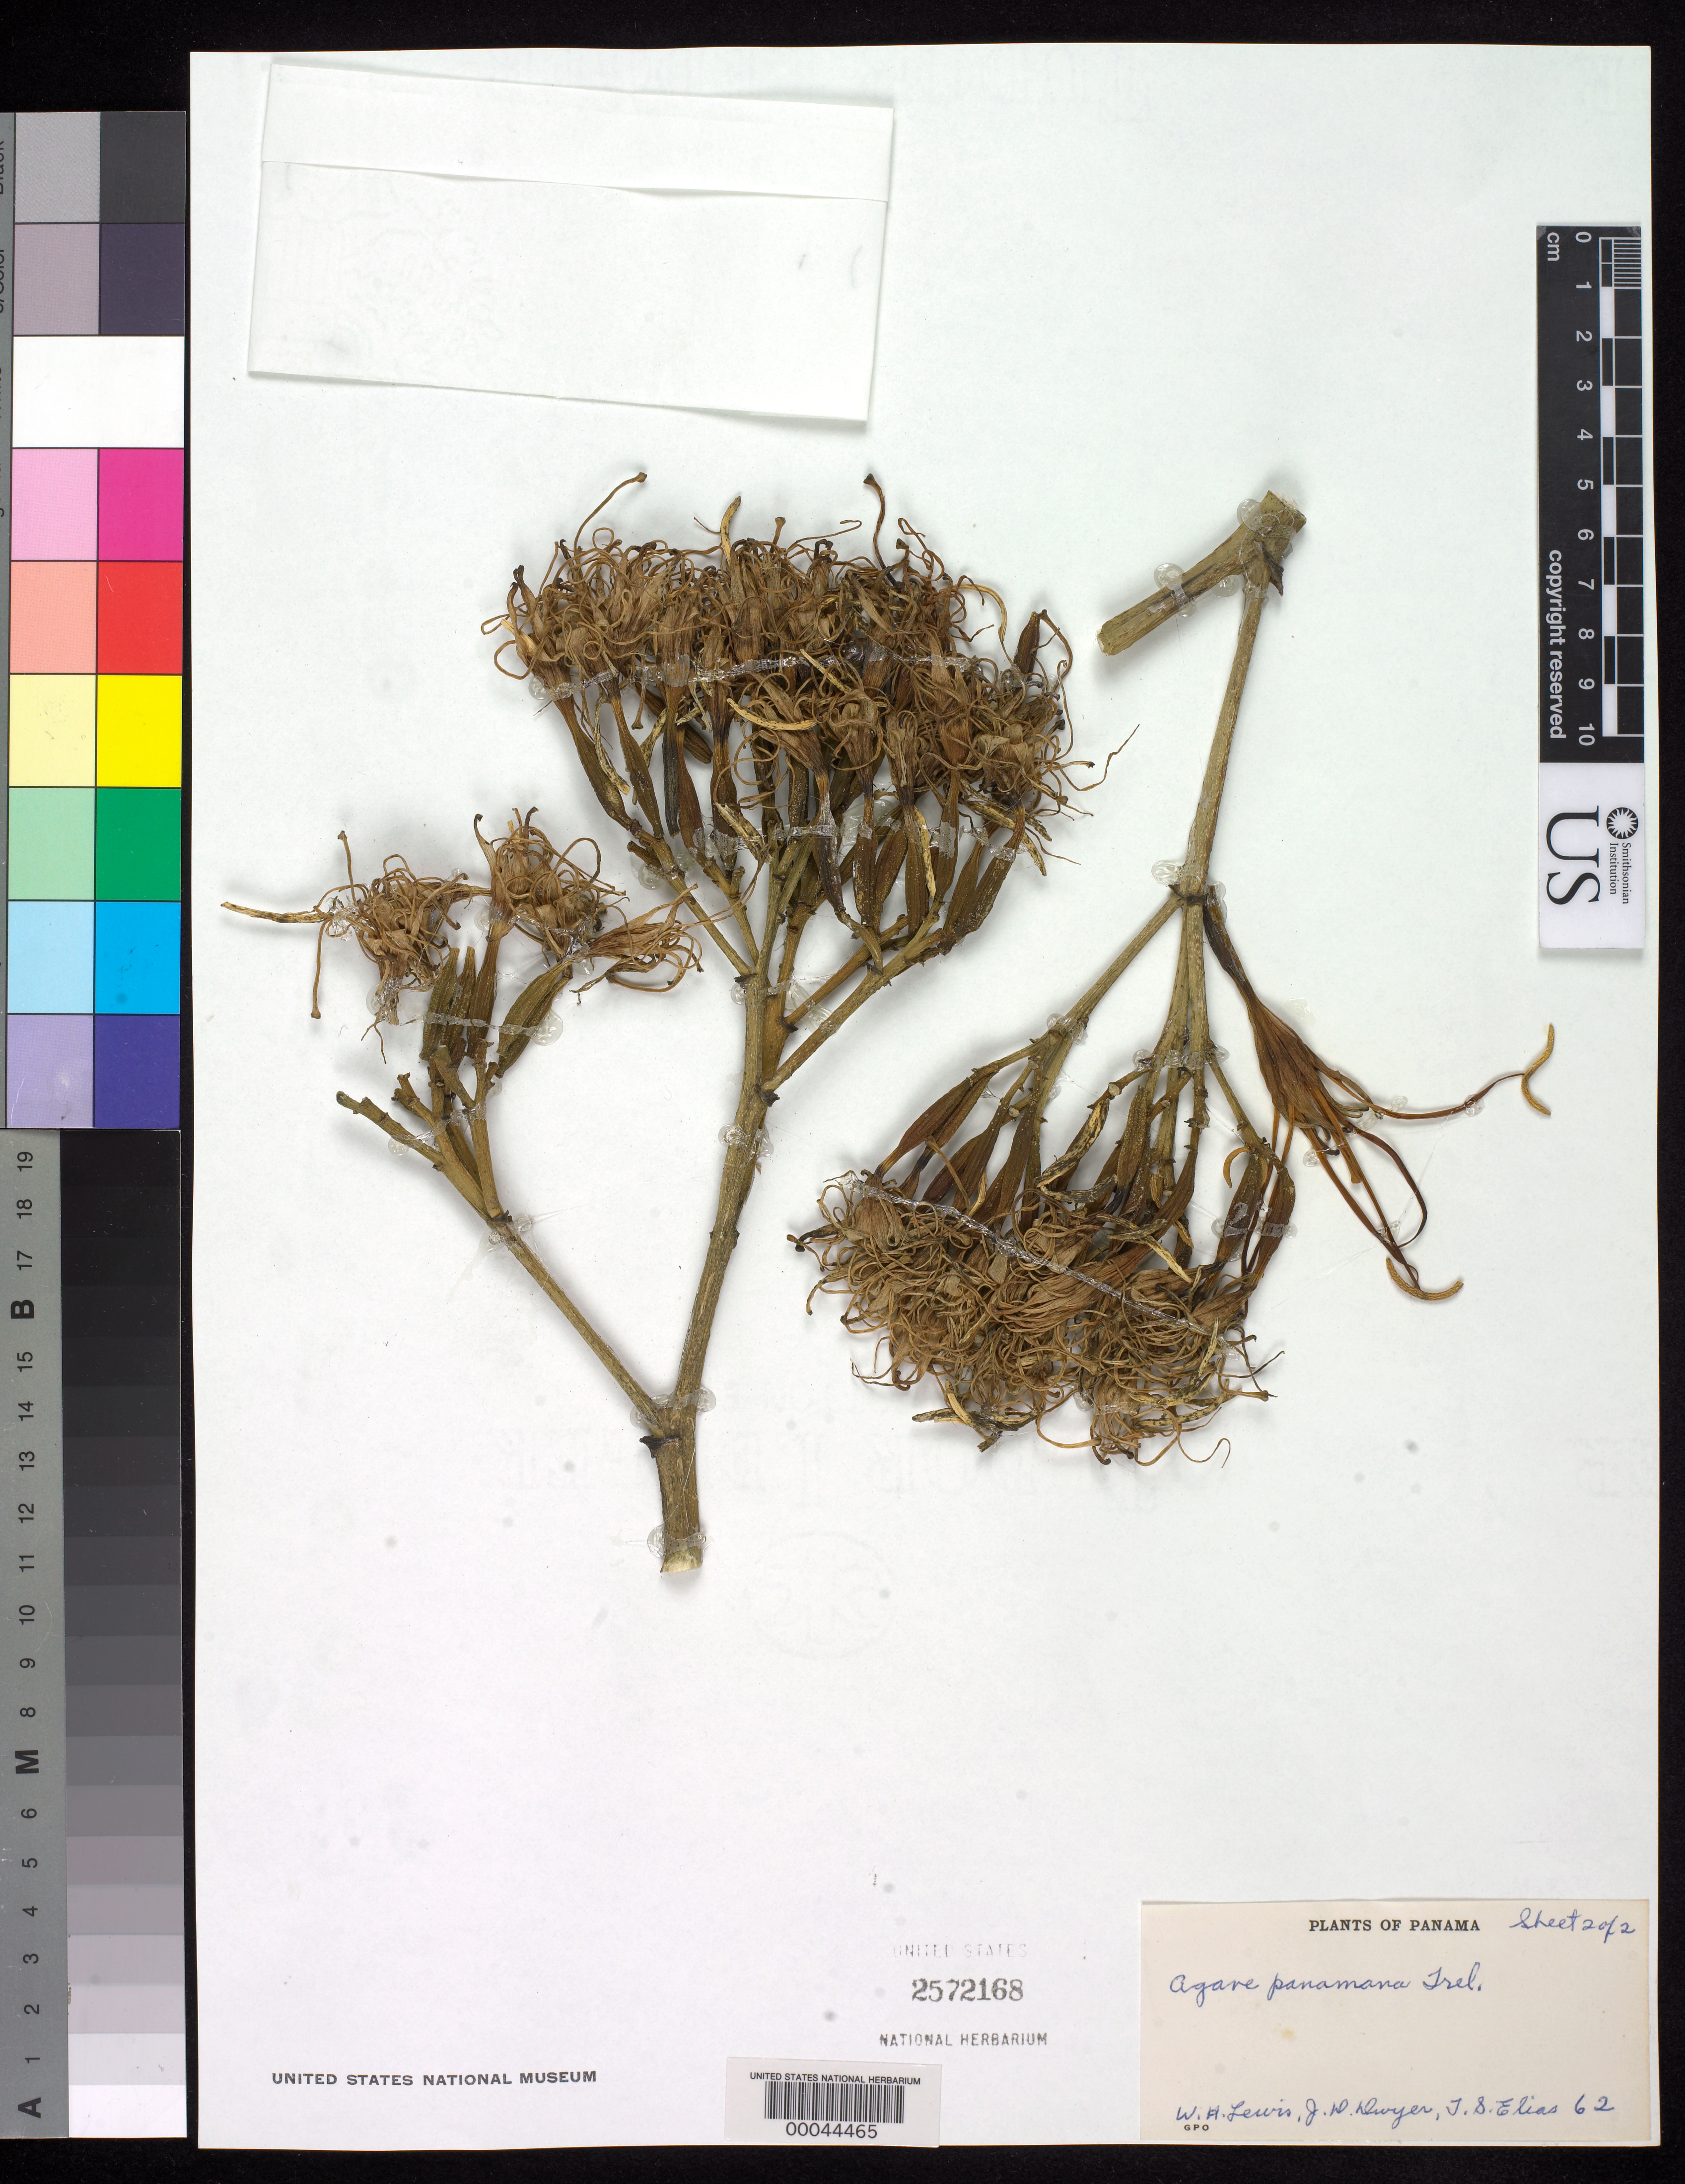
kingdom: Plantae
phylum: Tracheophyta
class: Liliopsida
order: Asparagales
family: Asparagaceae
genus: Agave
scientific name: Agave panamana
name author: Trel.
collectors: W. H. Lewis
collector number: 62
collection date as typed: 04 Dec 1966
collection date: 1966-12-04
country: Panama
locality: Farfan Beach, from Thatcher Hwy to Palo Seco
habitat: Scrub above sandy beach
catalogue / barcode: US 2572168